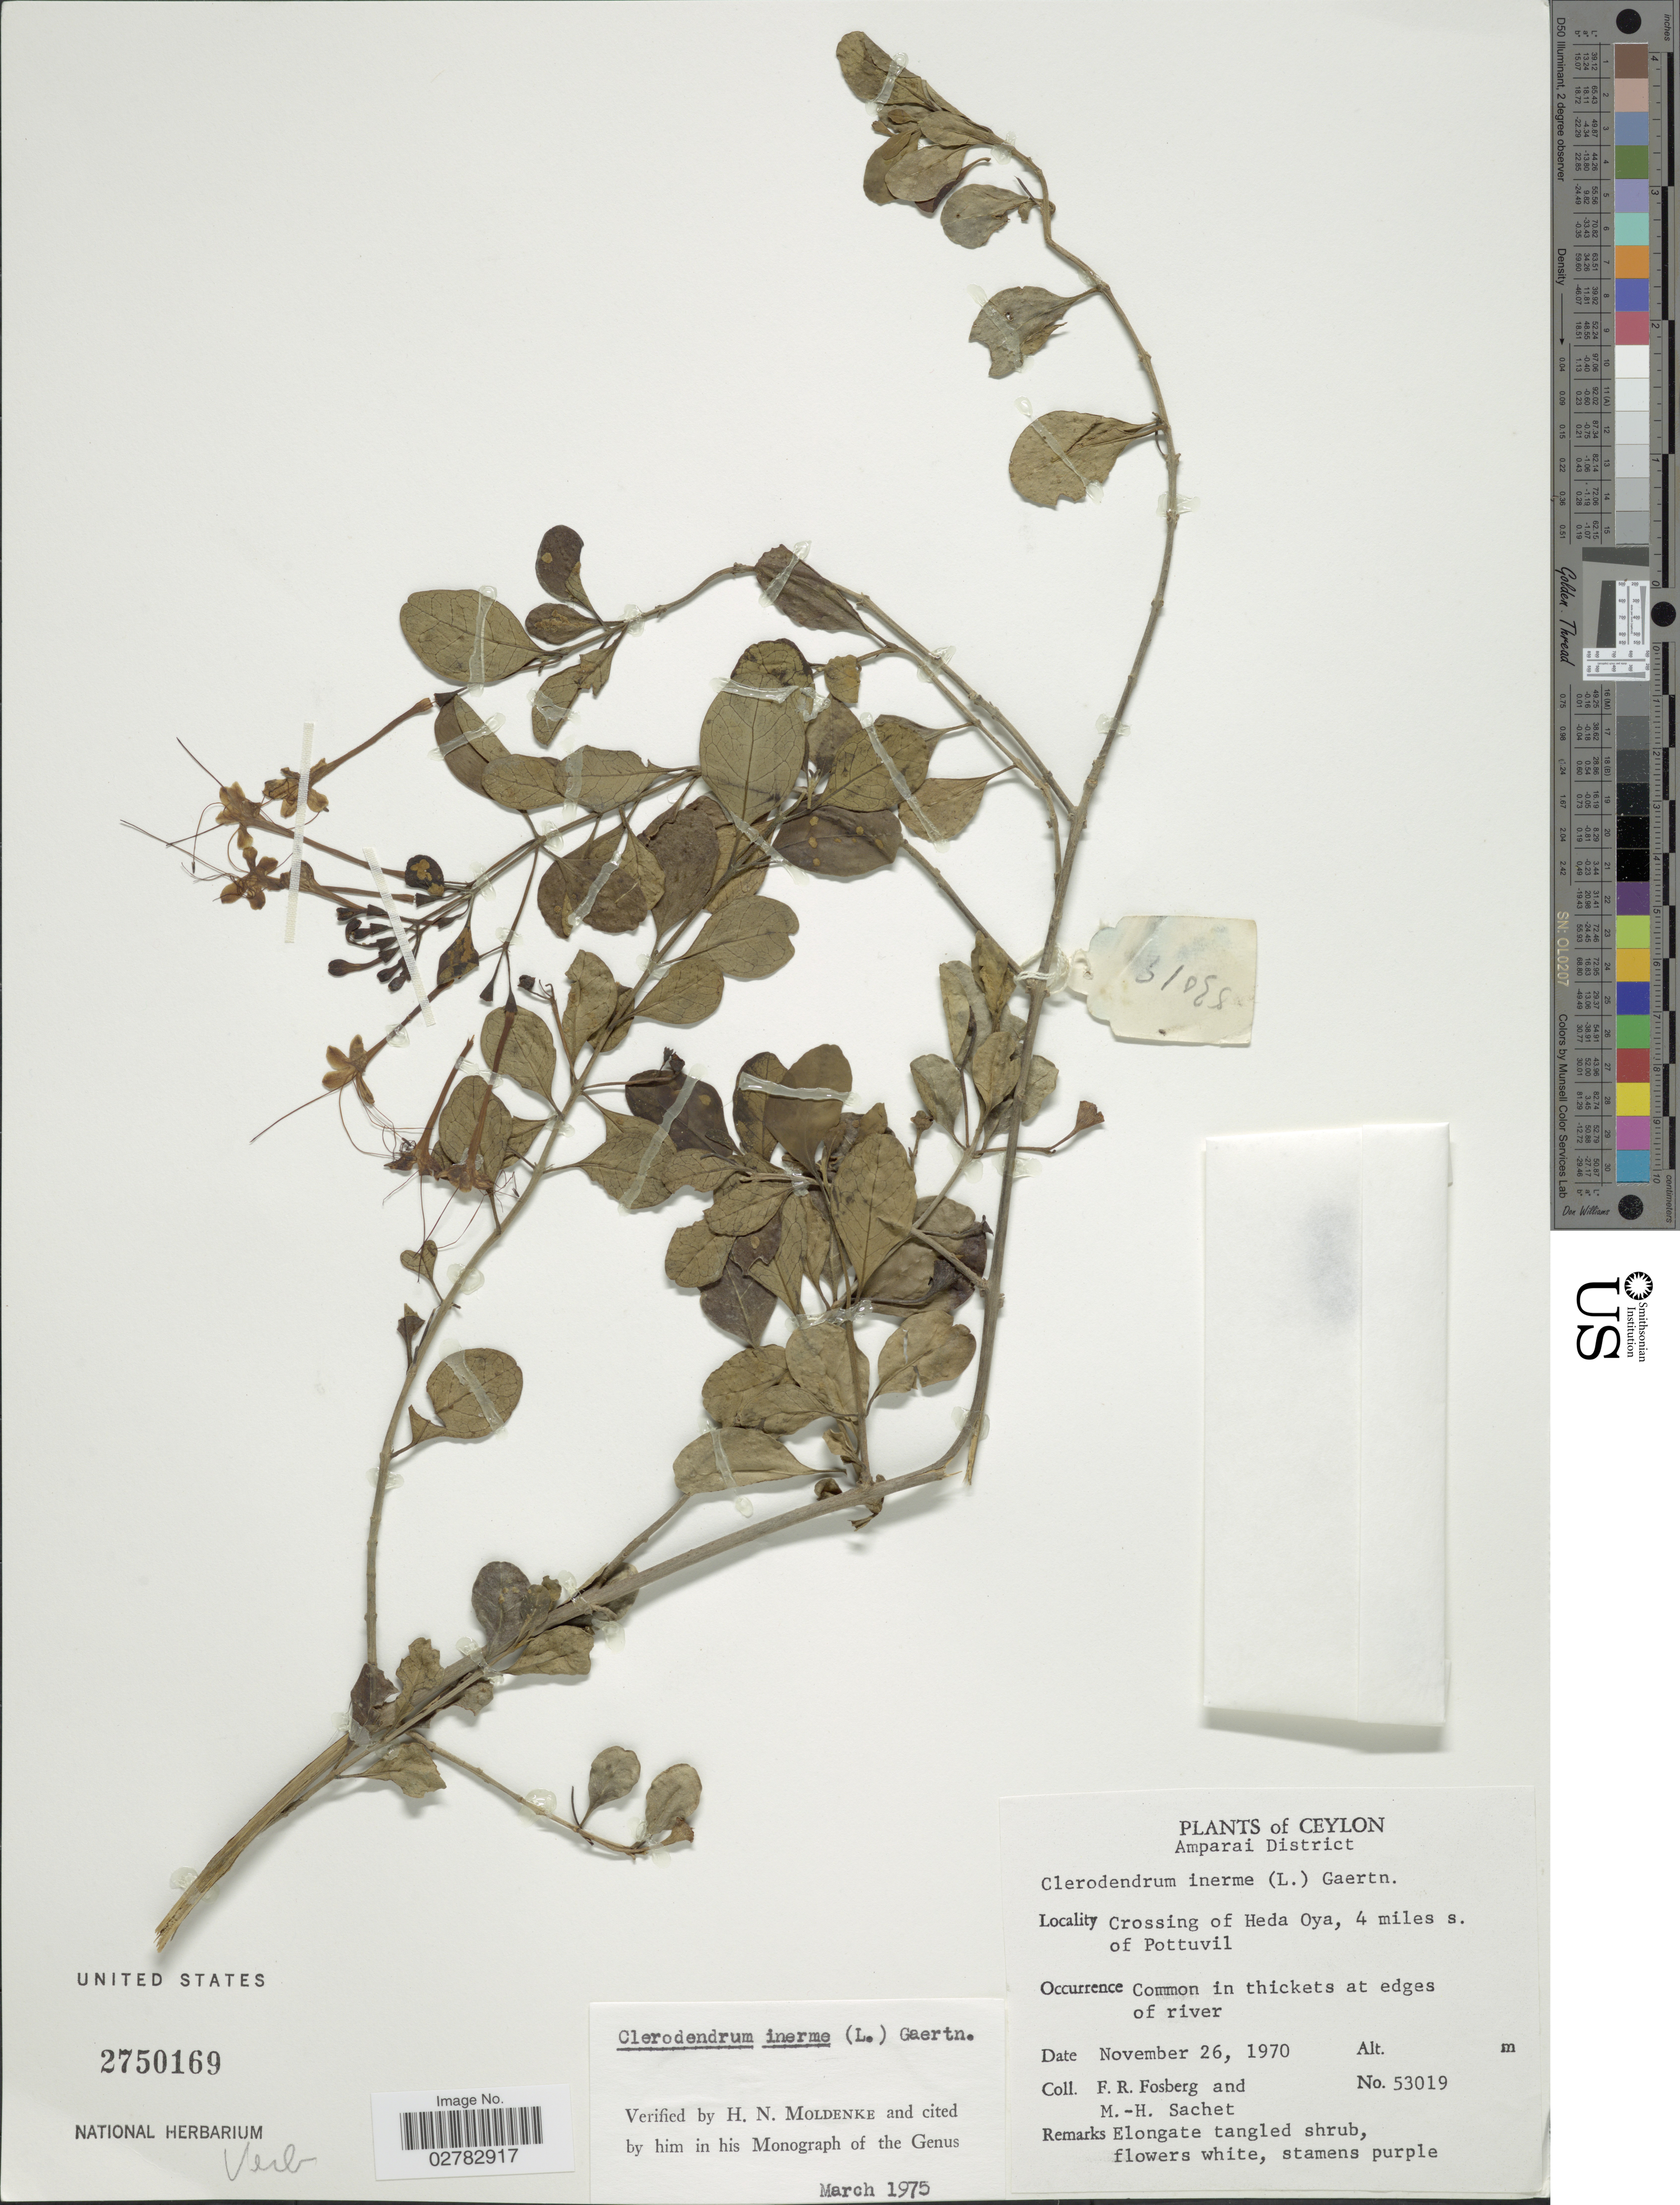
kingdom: Plantae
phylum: Tracheophyta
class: Magnoliopsida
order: Lamiales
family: Lamiaceae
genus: Clerodendrum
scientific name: Clerodendrum inerme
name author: (L.) Gaertn.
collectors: F. R. Fosberg & M.-H. Sachet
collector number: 53019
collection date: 1970-11-26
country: Sri Lanka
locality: Ceylon. Amparai District. Crossing of Heda Oya, 4 miles s. of Pottuvil.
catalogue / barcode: US 2750169